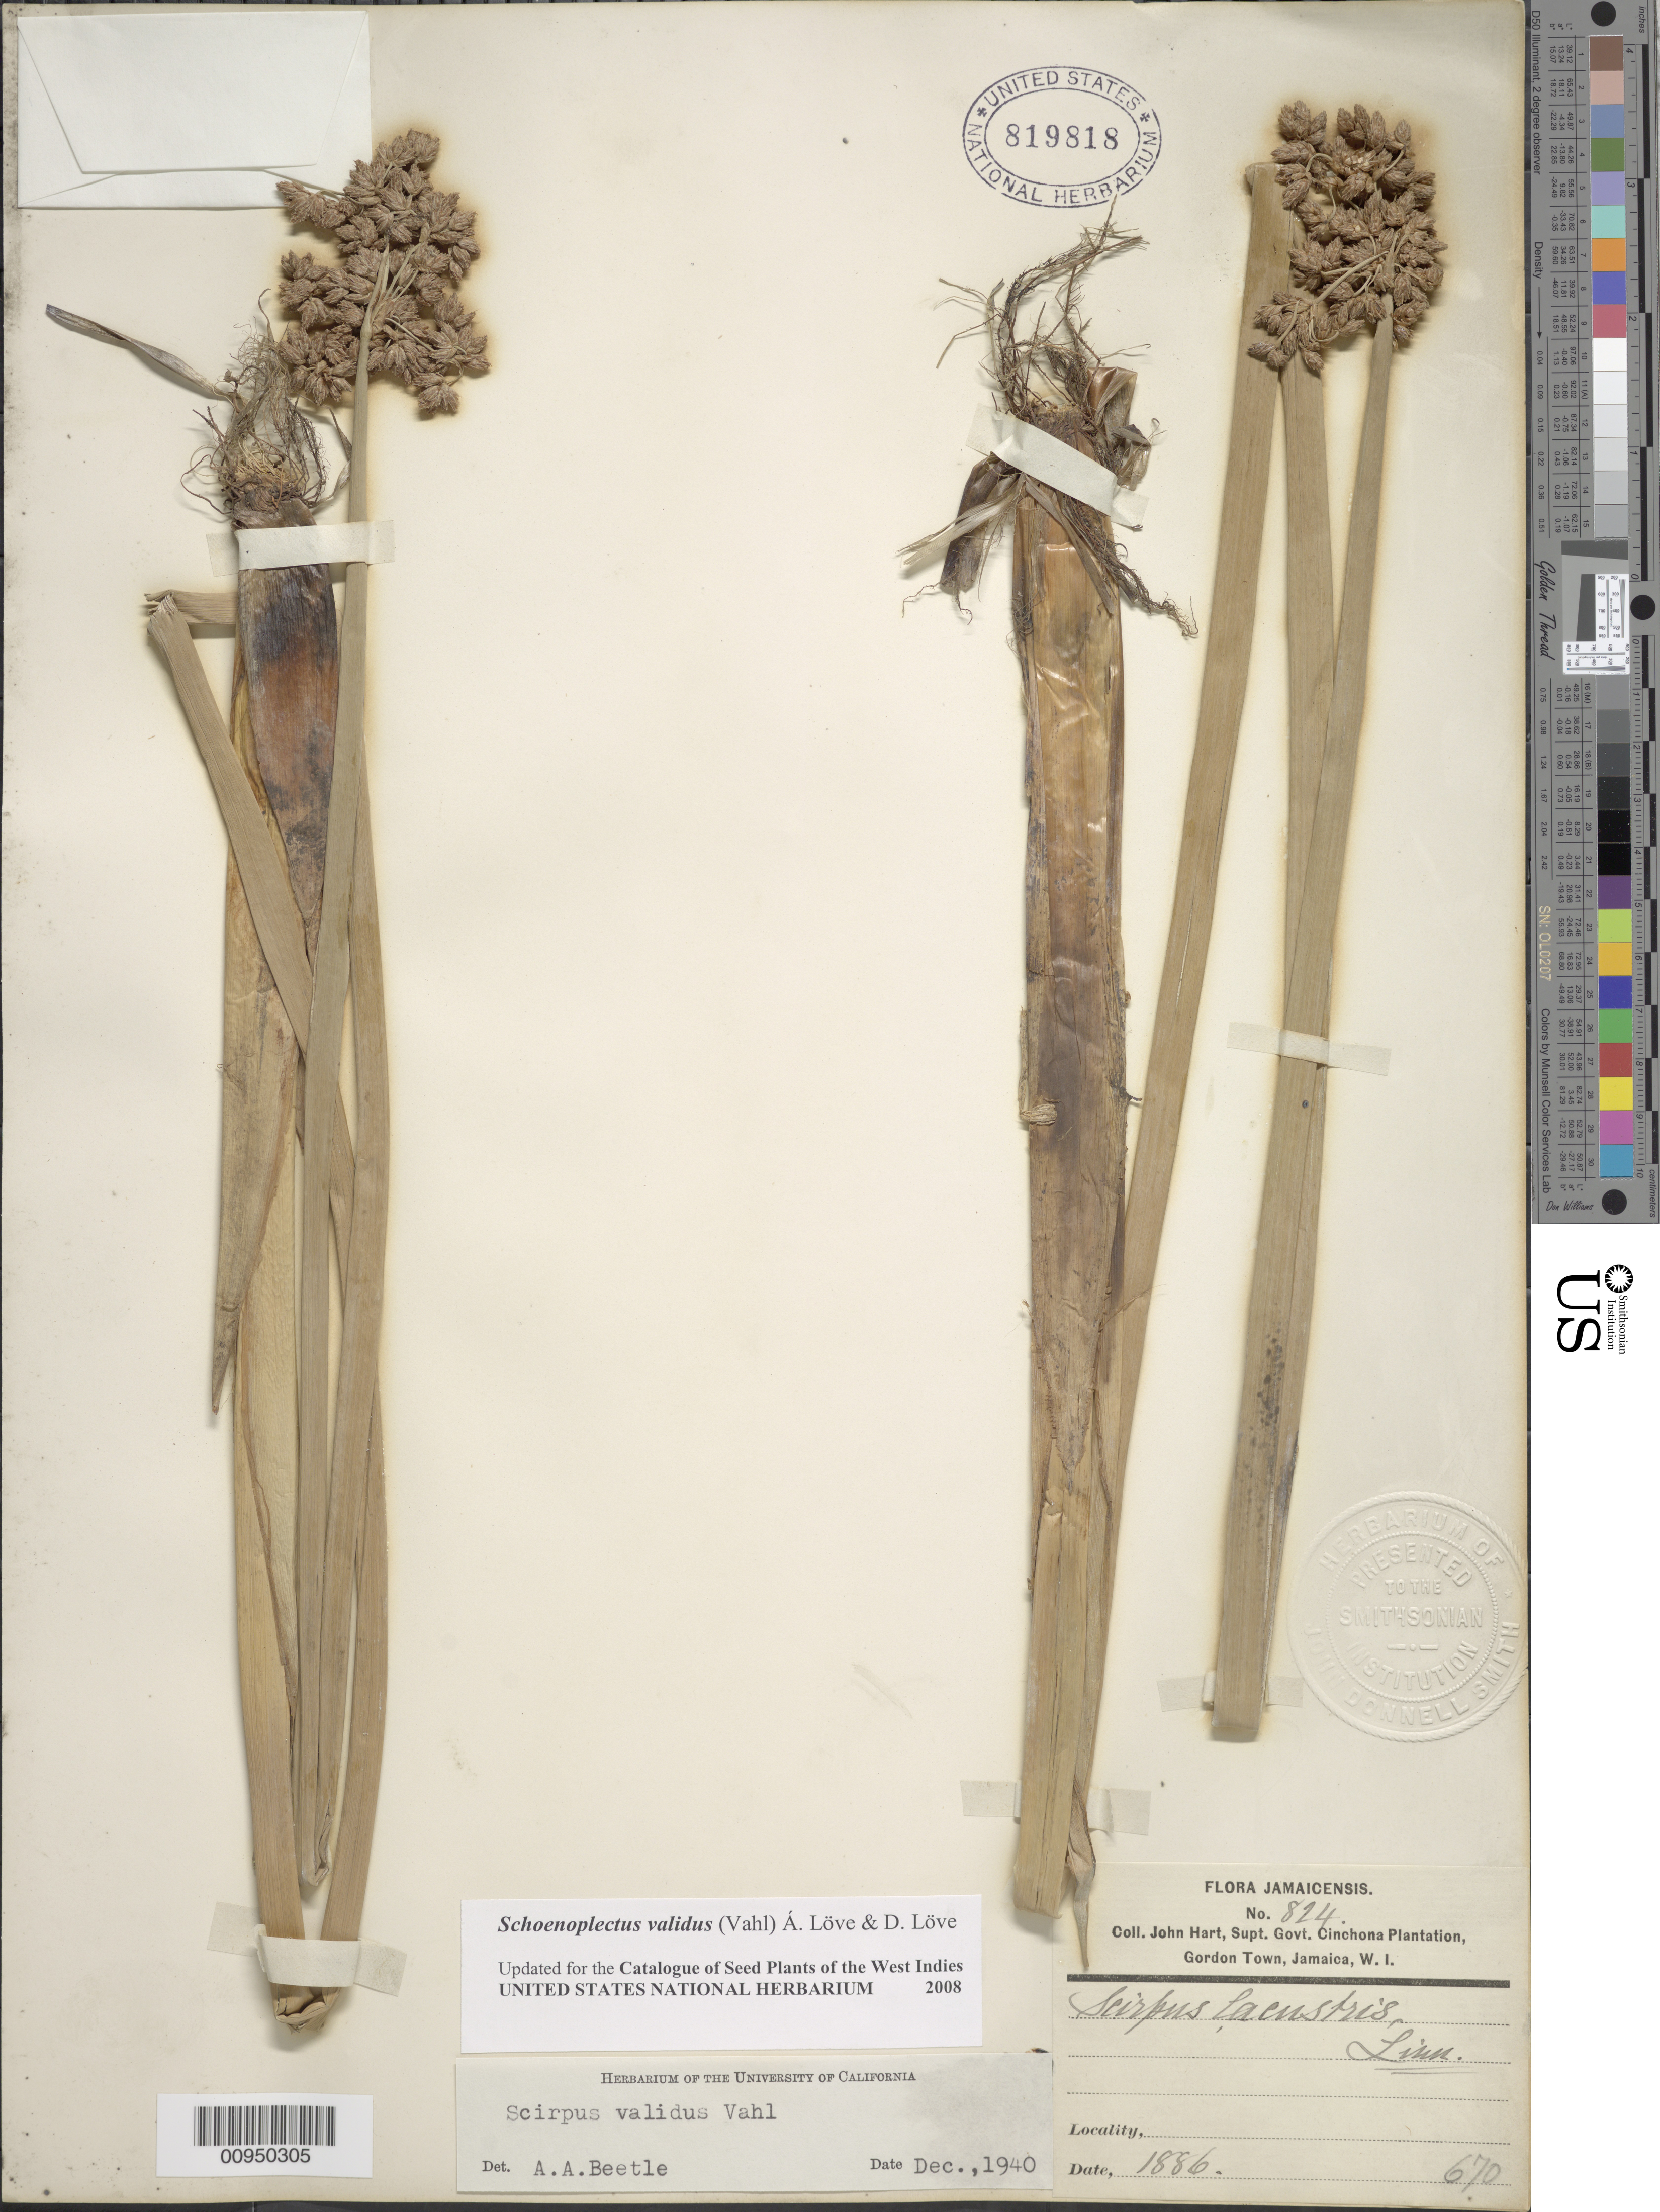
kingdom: Plantae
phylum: Tracheophyta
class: Liliopsida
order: Poales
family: Cyperaceae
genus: Schoenoplectus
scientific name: Schoenoplectus validus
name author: (Vahl) Á. Löve & D. Löve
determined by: Strong, M. T., (US), Smithsonian Institution - National Museum of Natural History (UNITED STATES)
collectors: J. Hart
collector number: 824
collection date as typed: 1886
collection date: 1886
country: Jamaica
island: Jamaica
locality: Gordon Town, Supt. Govt. Cinchona Plantation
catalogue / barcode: US 819818